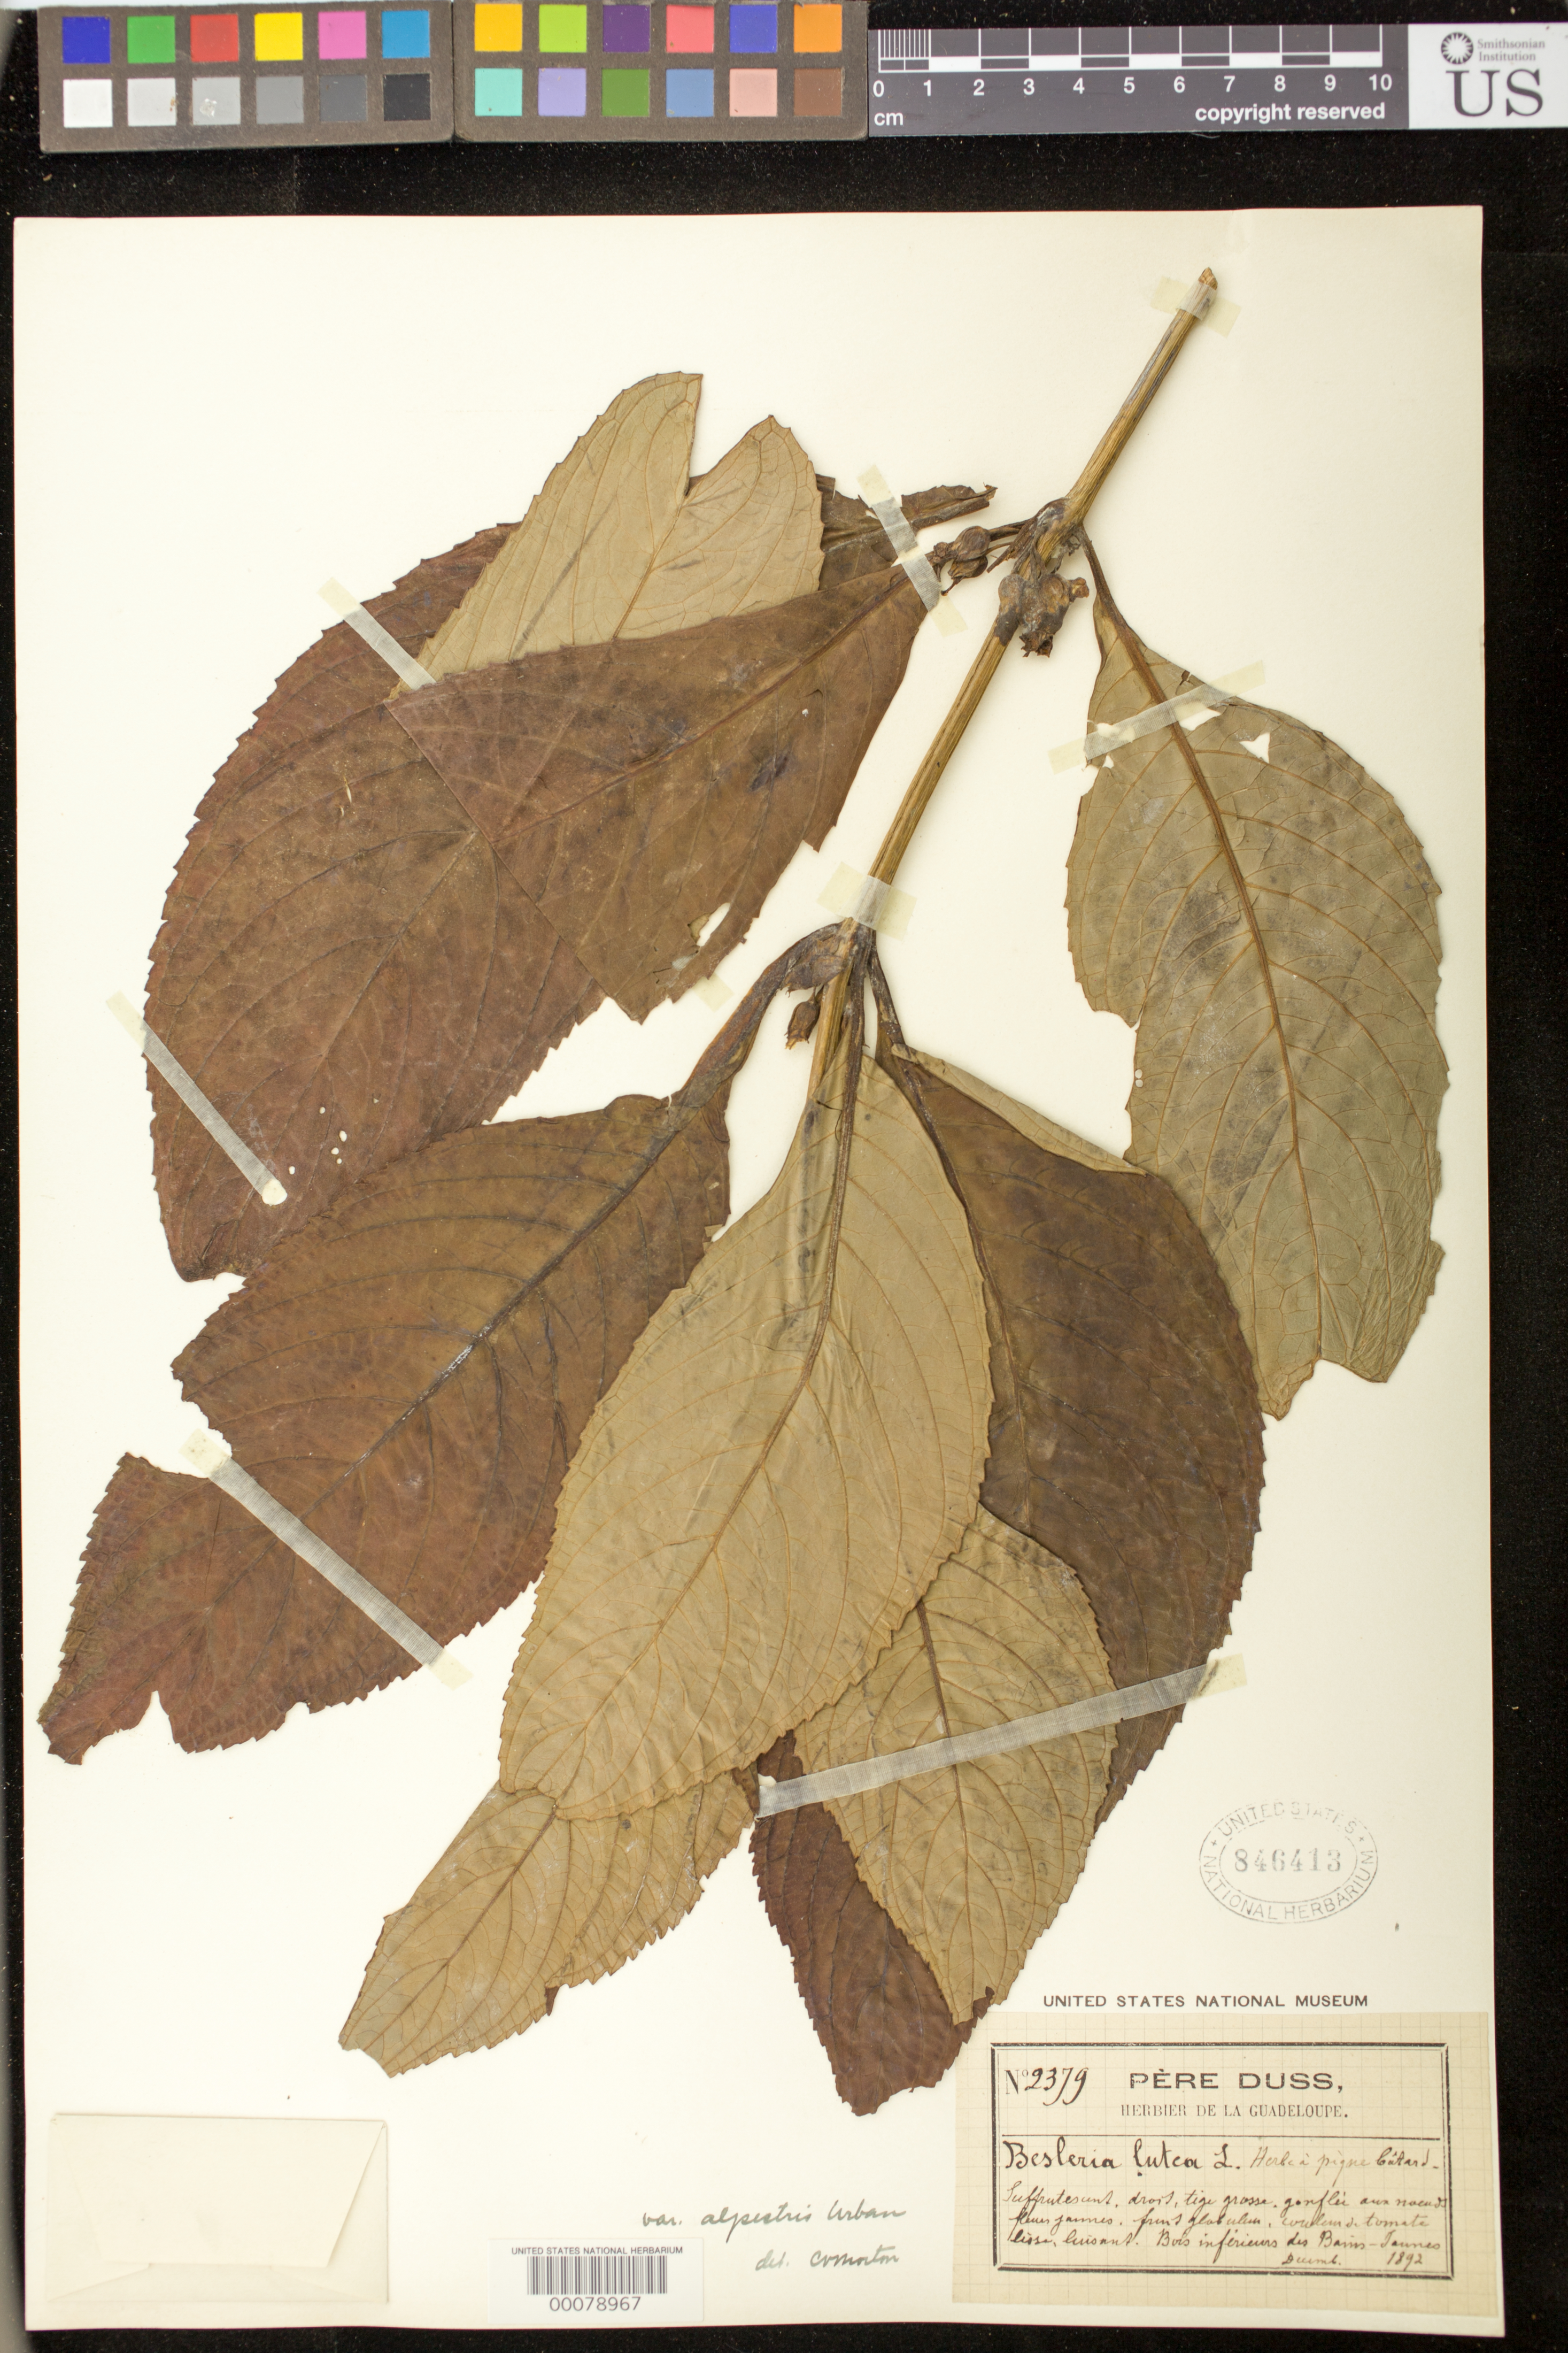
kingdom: Plantae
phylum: Tracheophyta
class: Magnoliopsida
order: Lamiales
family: Gesneriaceae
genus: Besleria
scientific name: Besleria lutea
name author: L.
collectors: F. Duss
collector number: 2379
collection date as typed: Dec 1892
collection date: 1892-12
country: Guadeloupe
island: Basse Terre [Guadeloupe]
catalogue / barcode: US 846413